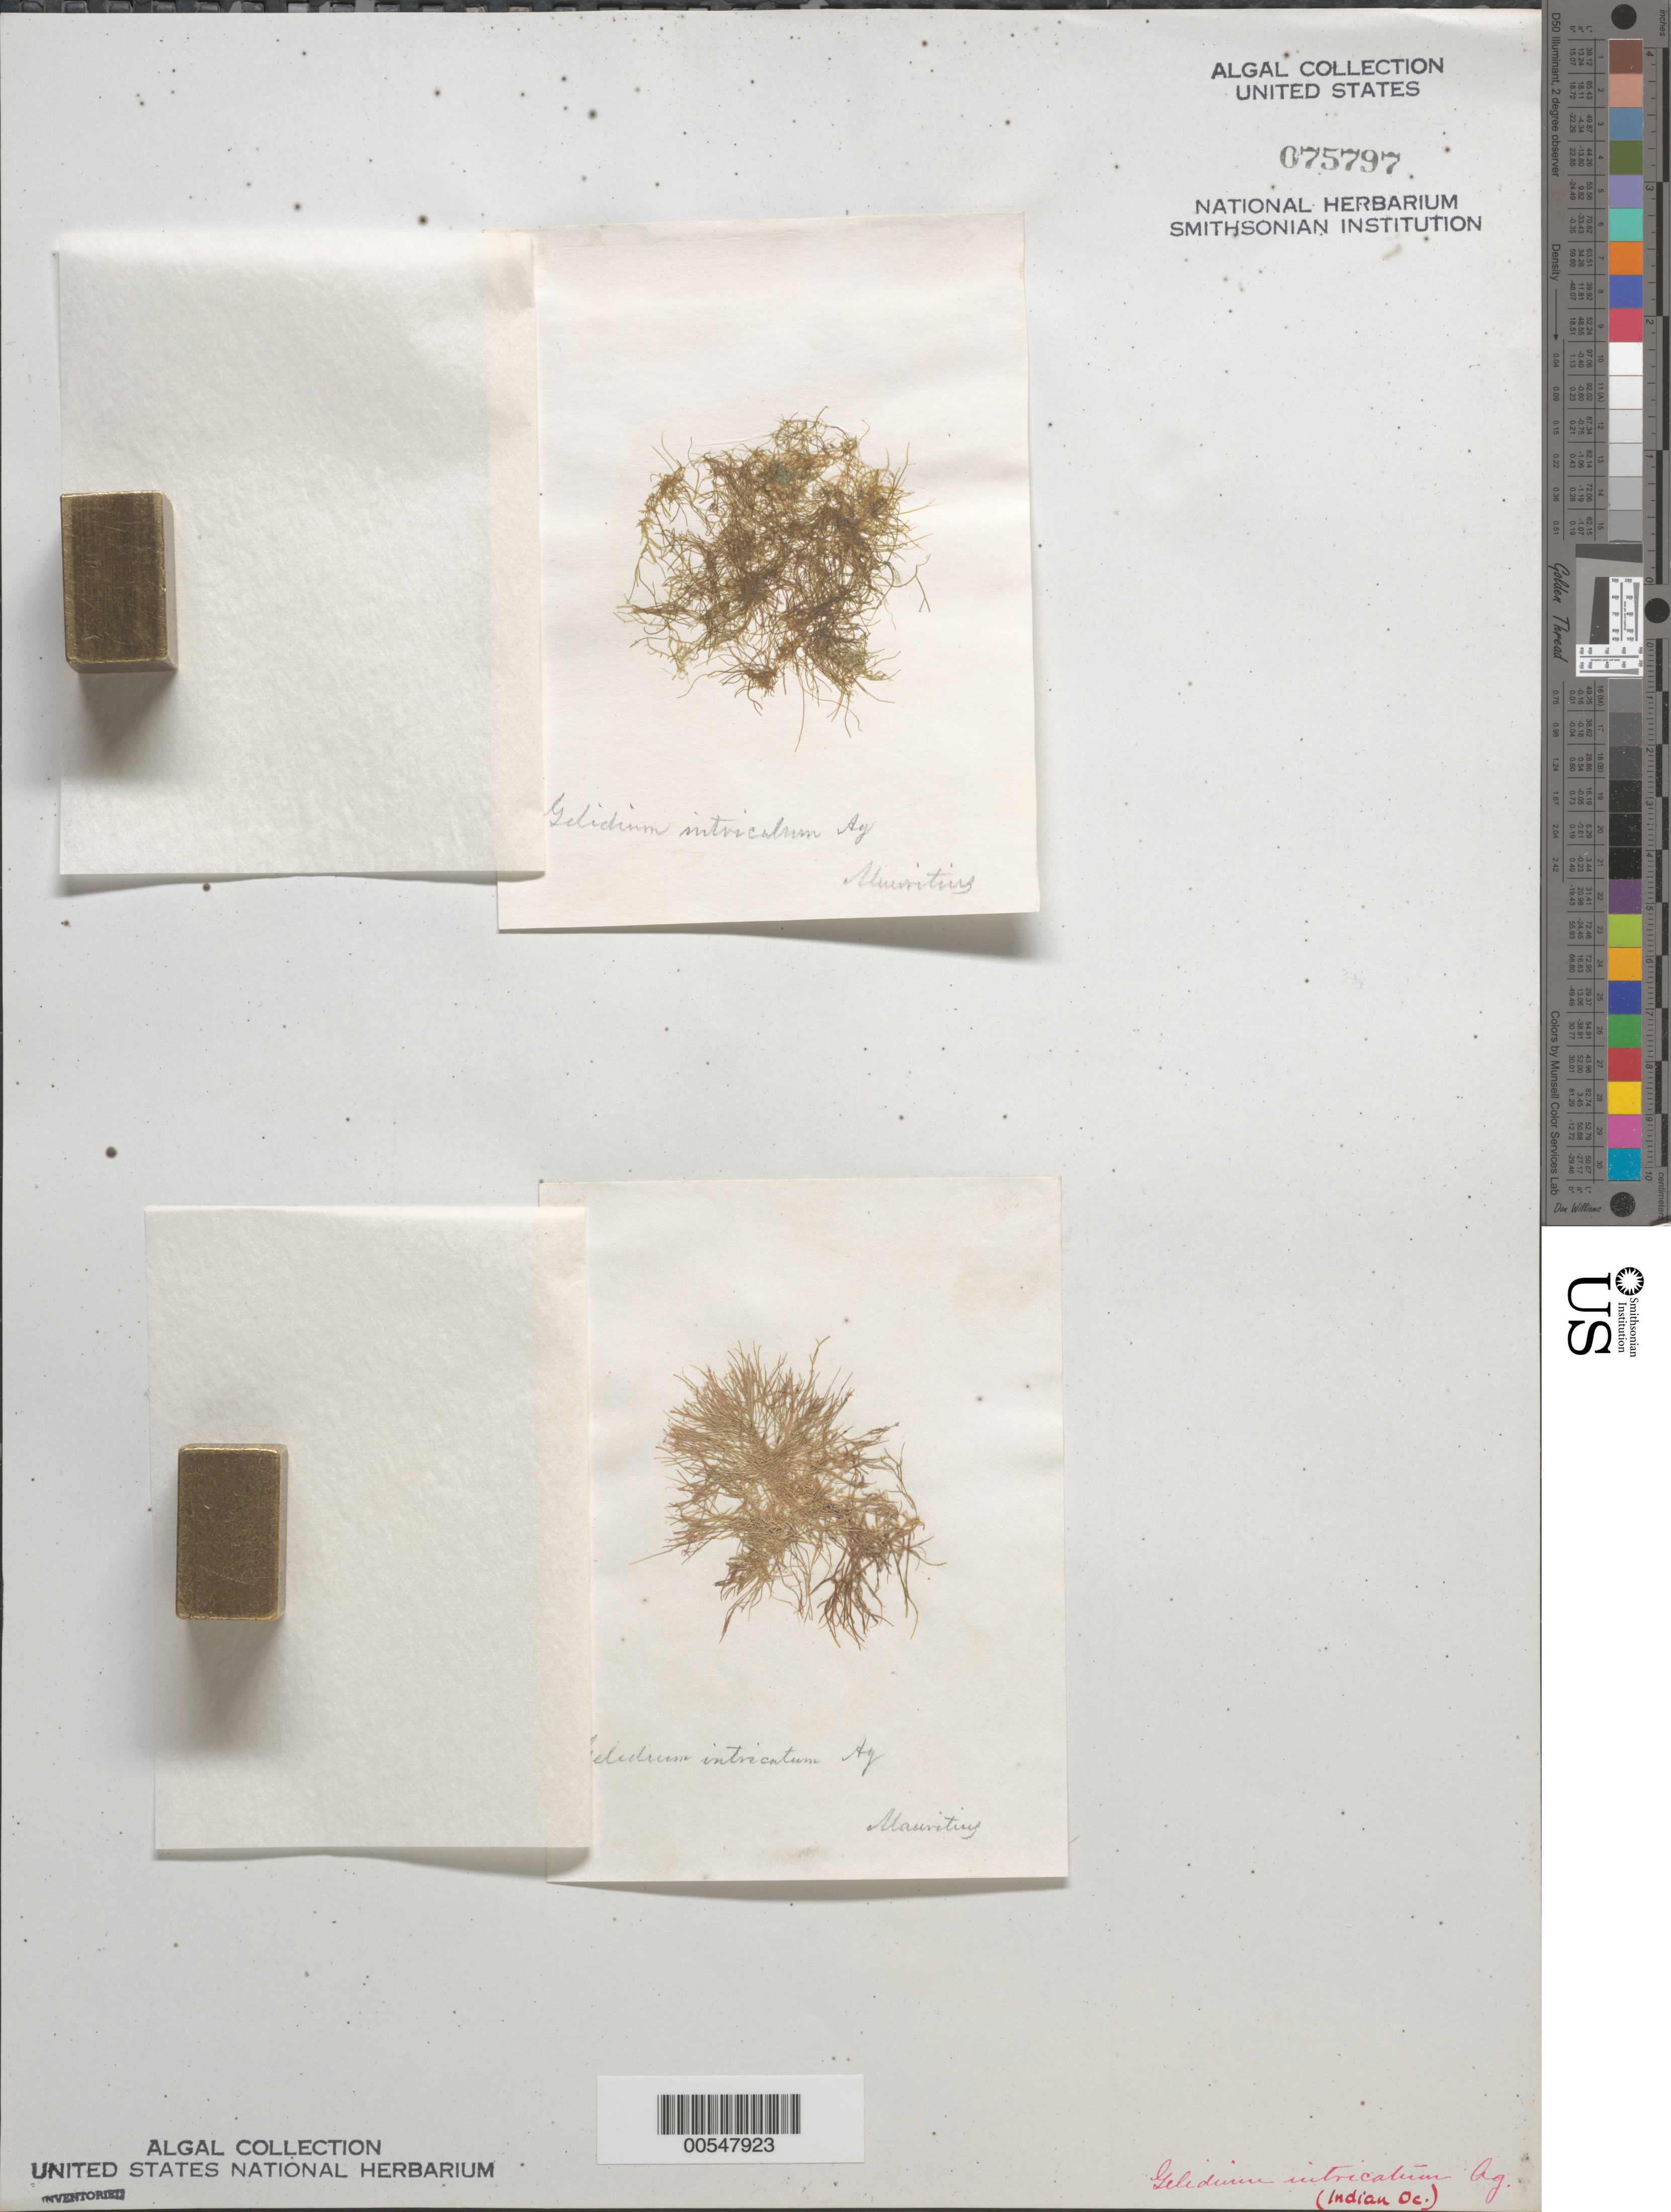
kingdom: Plantae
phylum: Rhodophyta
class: Florideophyceae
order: Rhodymeniales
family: Lomentariaceae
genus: Ceratodictyon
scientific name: Ceratodictyon intricatum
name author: (C. Agardh) R.E. Norris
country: Mauritius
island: Mauritius Island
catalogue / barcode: US 75797